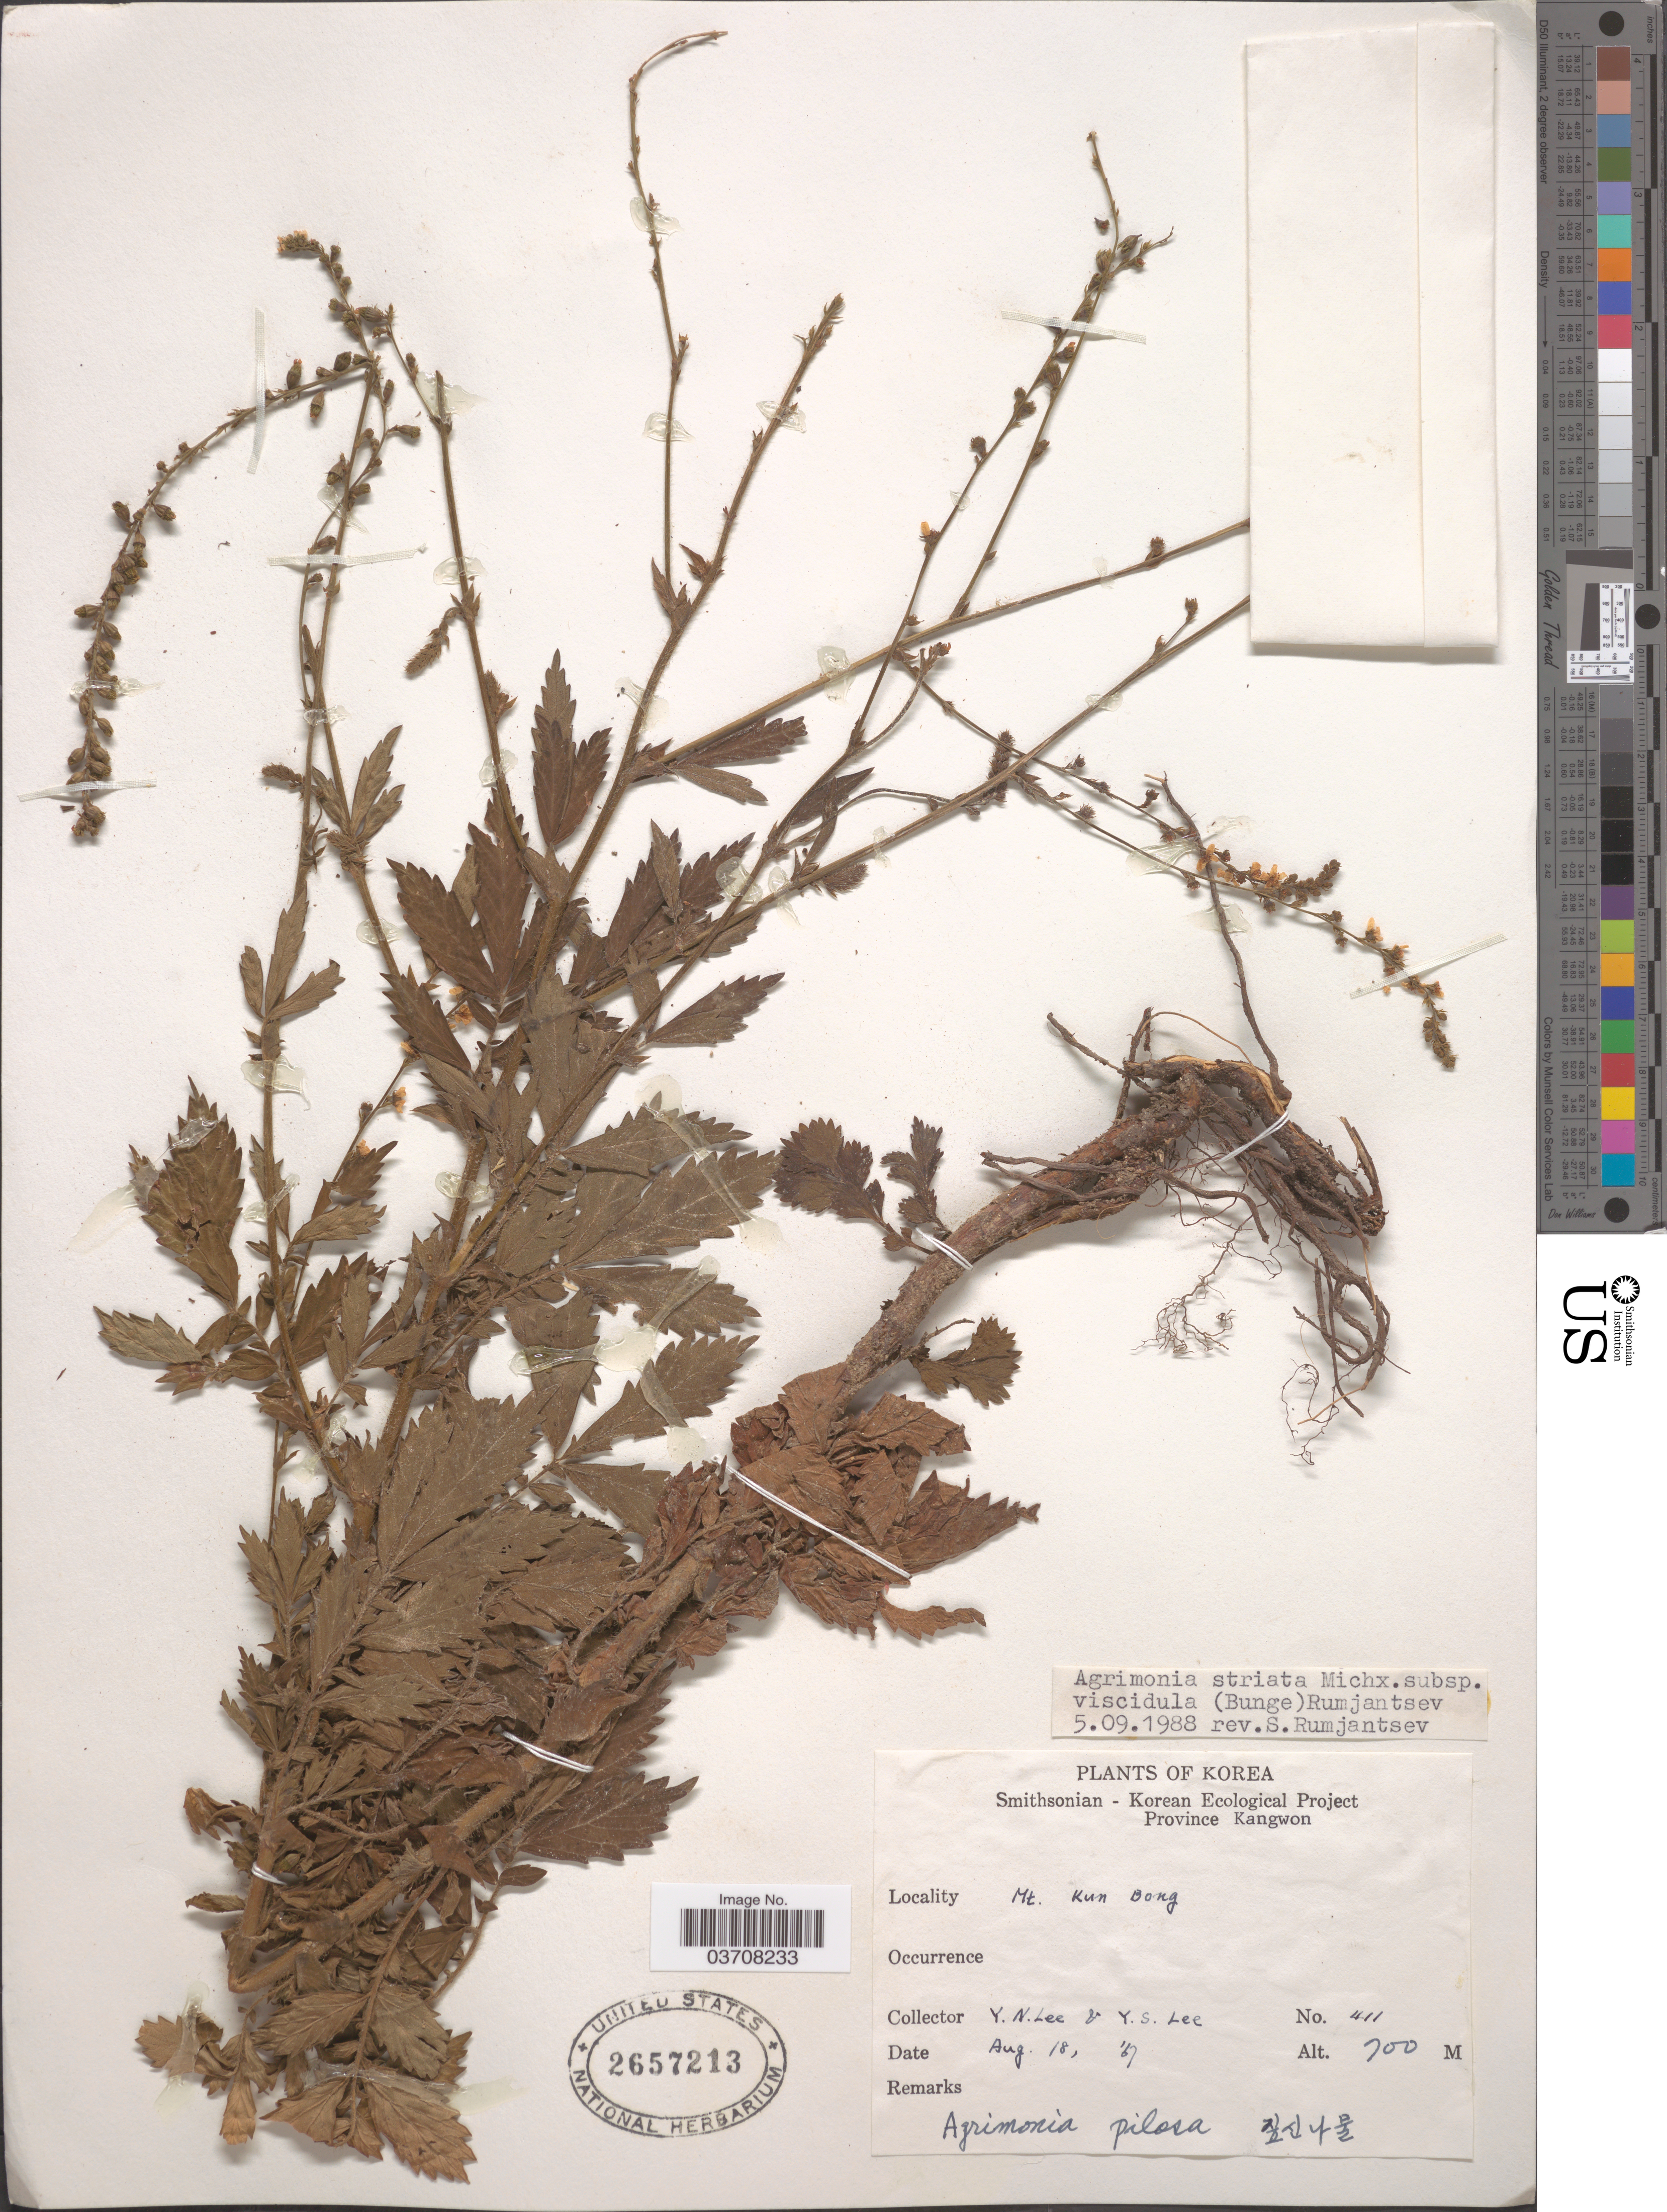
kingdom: Plantae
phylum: Tracheophyta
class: Magnoliopsida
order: Rosales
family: Rosaceae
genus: Agrimonia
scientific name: Agrimonia striata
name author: Michx.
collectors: Y. N. Lee & Y. S. Lee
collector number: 411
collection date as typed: Transcribed d/m/y: 18/8/67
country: North Korea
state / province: Kangwon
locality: Mt. Kun Bong.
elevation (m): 700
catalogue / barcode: US 2657213